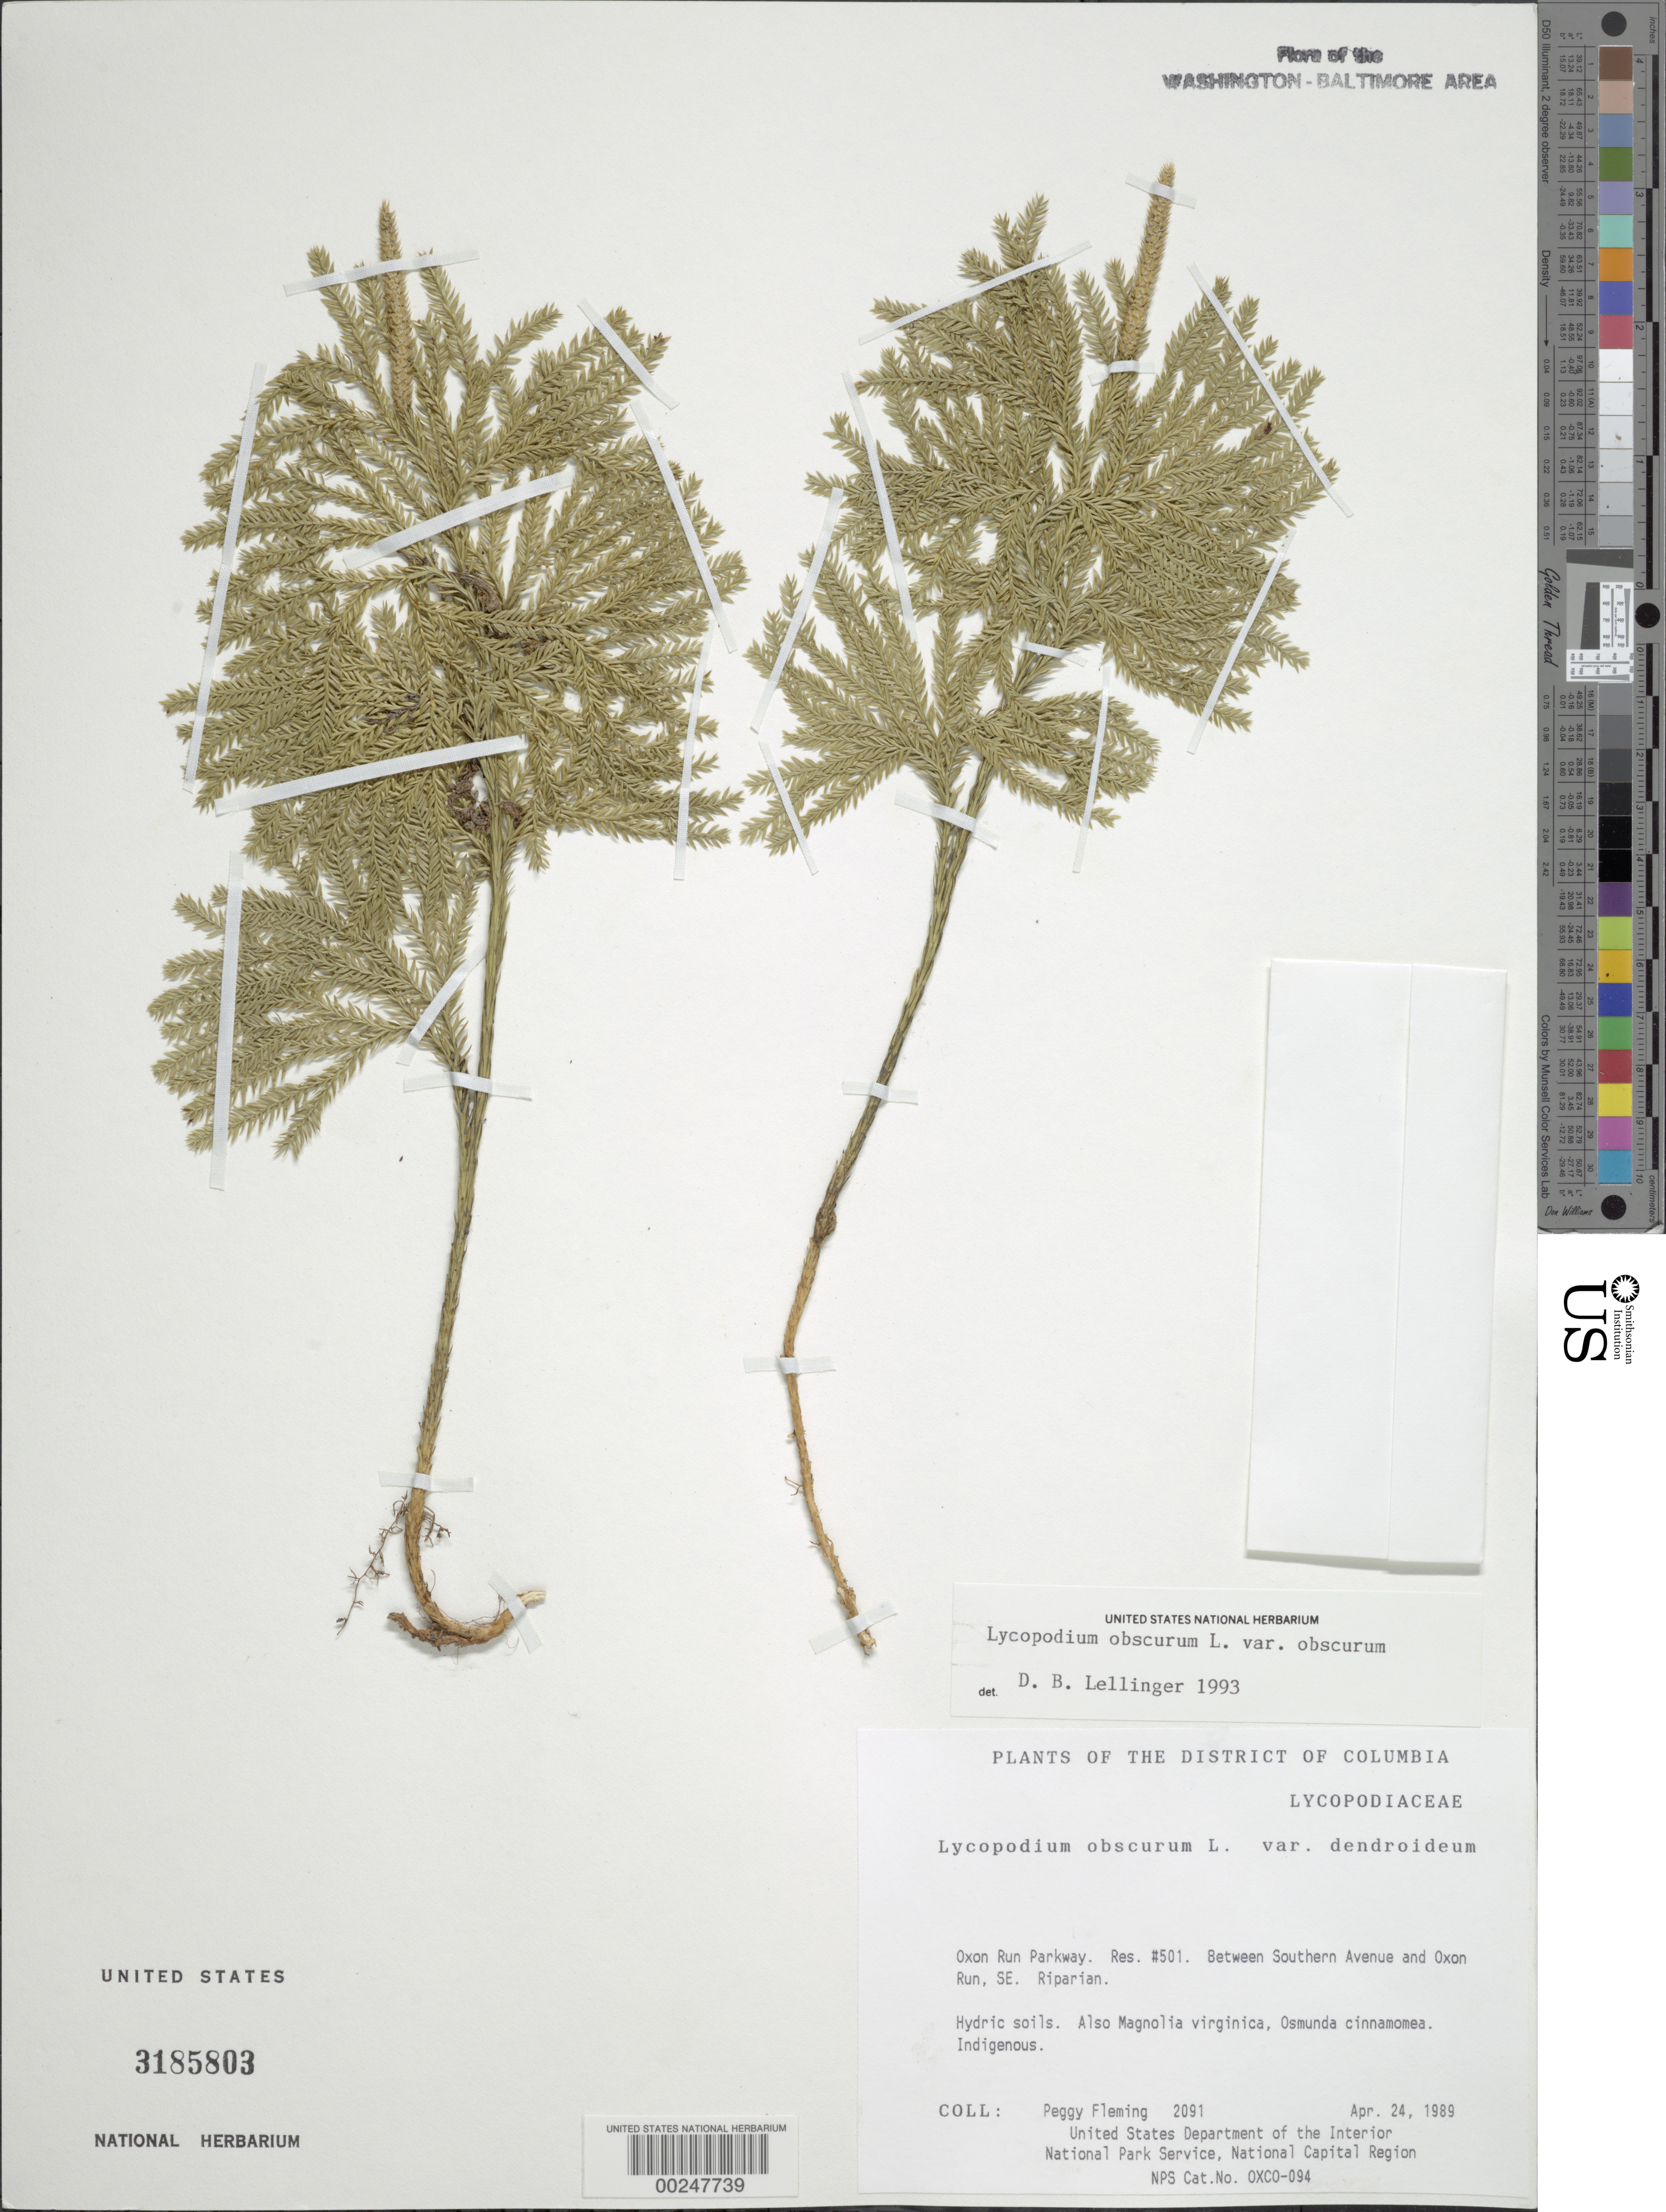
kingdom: Plantae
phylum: Tracheophyta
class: Lycopodiopsida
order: Lycopodiales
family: Lycopodiaceae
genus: Dendrolycopodium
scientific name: Dendrolycopodium obscurum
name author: (L.) A. Haines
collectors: P. Fleming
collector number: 2091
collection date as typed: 24 Apr 1989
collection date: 1989-04-24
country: United States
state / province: District of Columbia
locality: Oxon Run Parkway, between Southern Ave and Oxon Run, SE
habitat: Hydric soils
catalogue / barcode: US 3185803